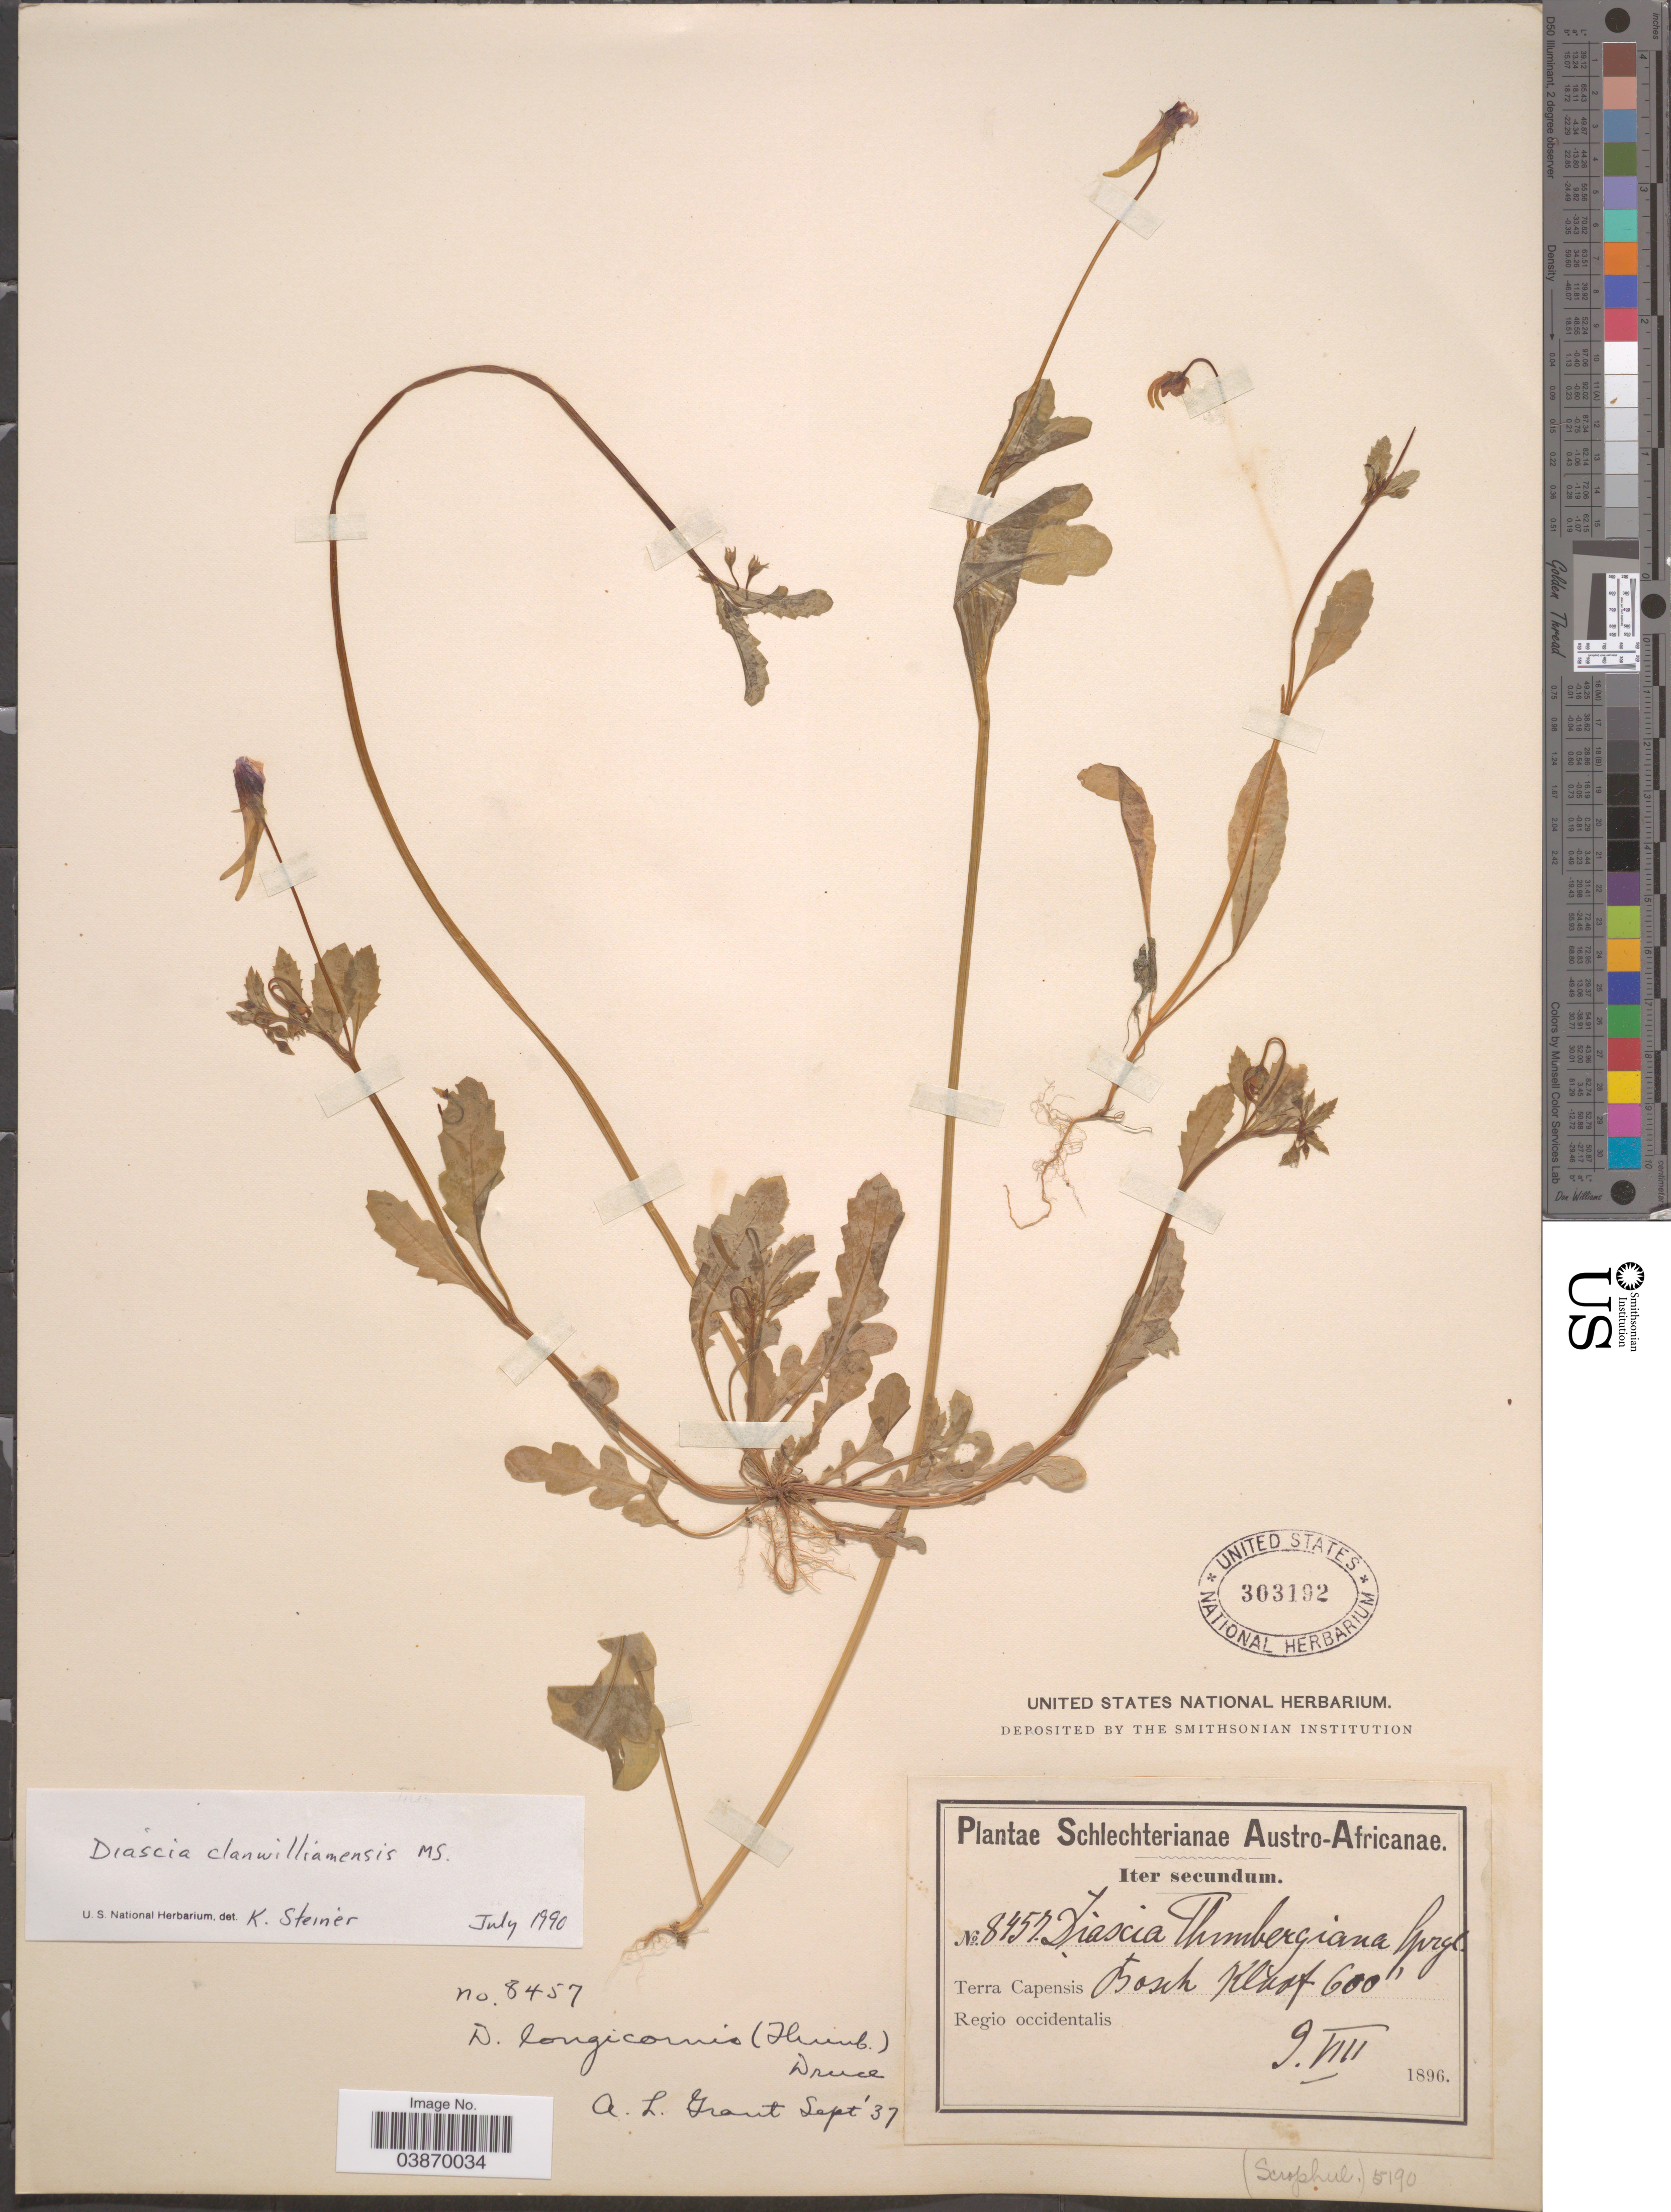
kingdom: Plantae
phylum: Tracheophyta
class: Magnoliopsida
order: Lamiales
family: Scrophulariaceae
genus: Diascia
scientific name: Diascia clanwilliamensis K.E. Steiner, ined.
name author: K.E. Steiner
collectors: Schlechter, --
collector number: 8457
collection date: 1896-08-09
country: South Africa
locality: Austro-Africanae. Terra Capensis Bosch Kloof. Regio occidentalis.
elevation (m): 183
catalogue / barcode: US 303192